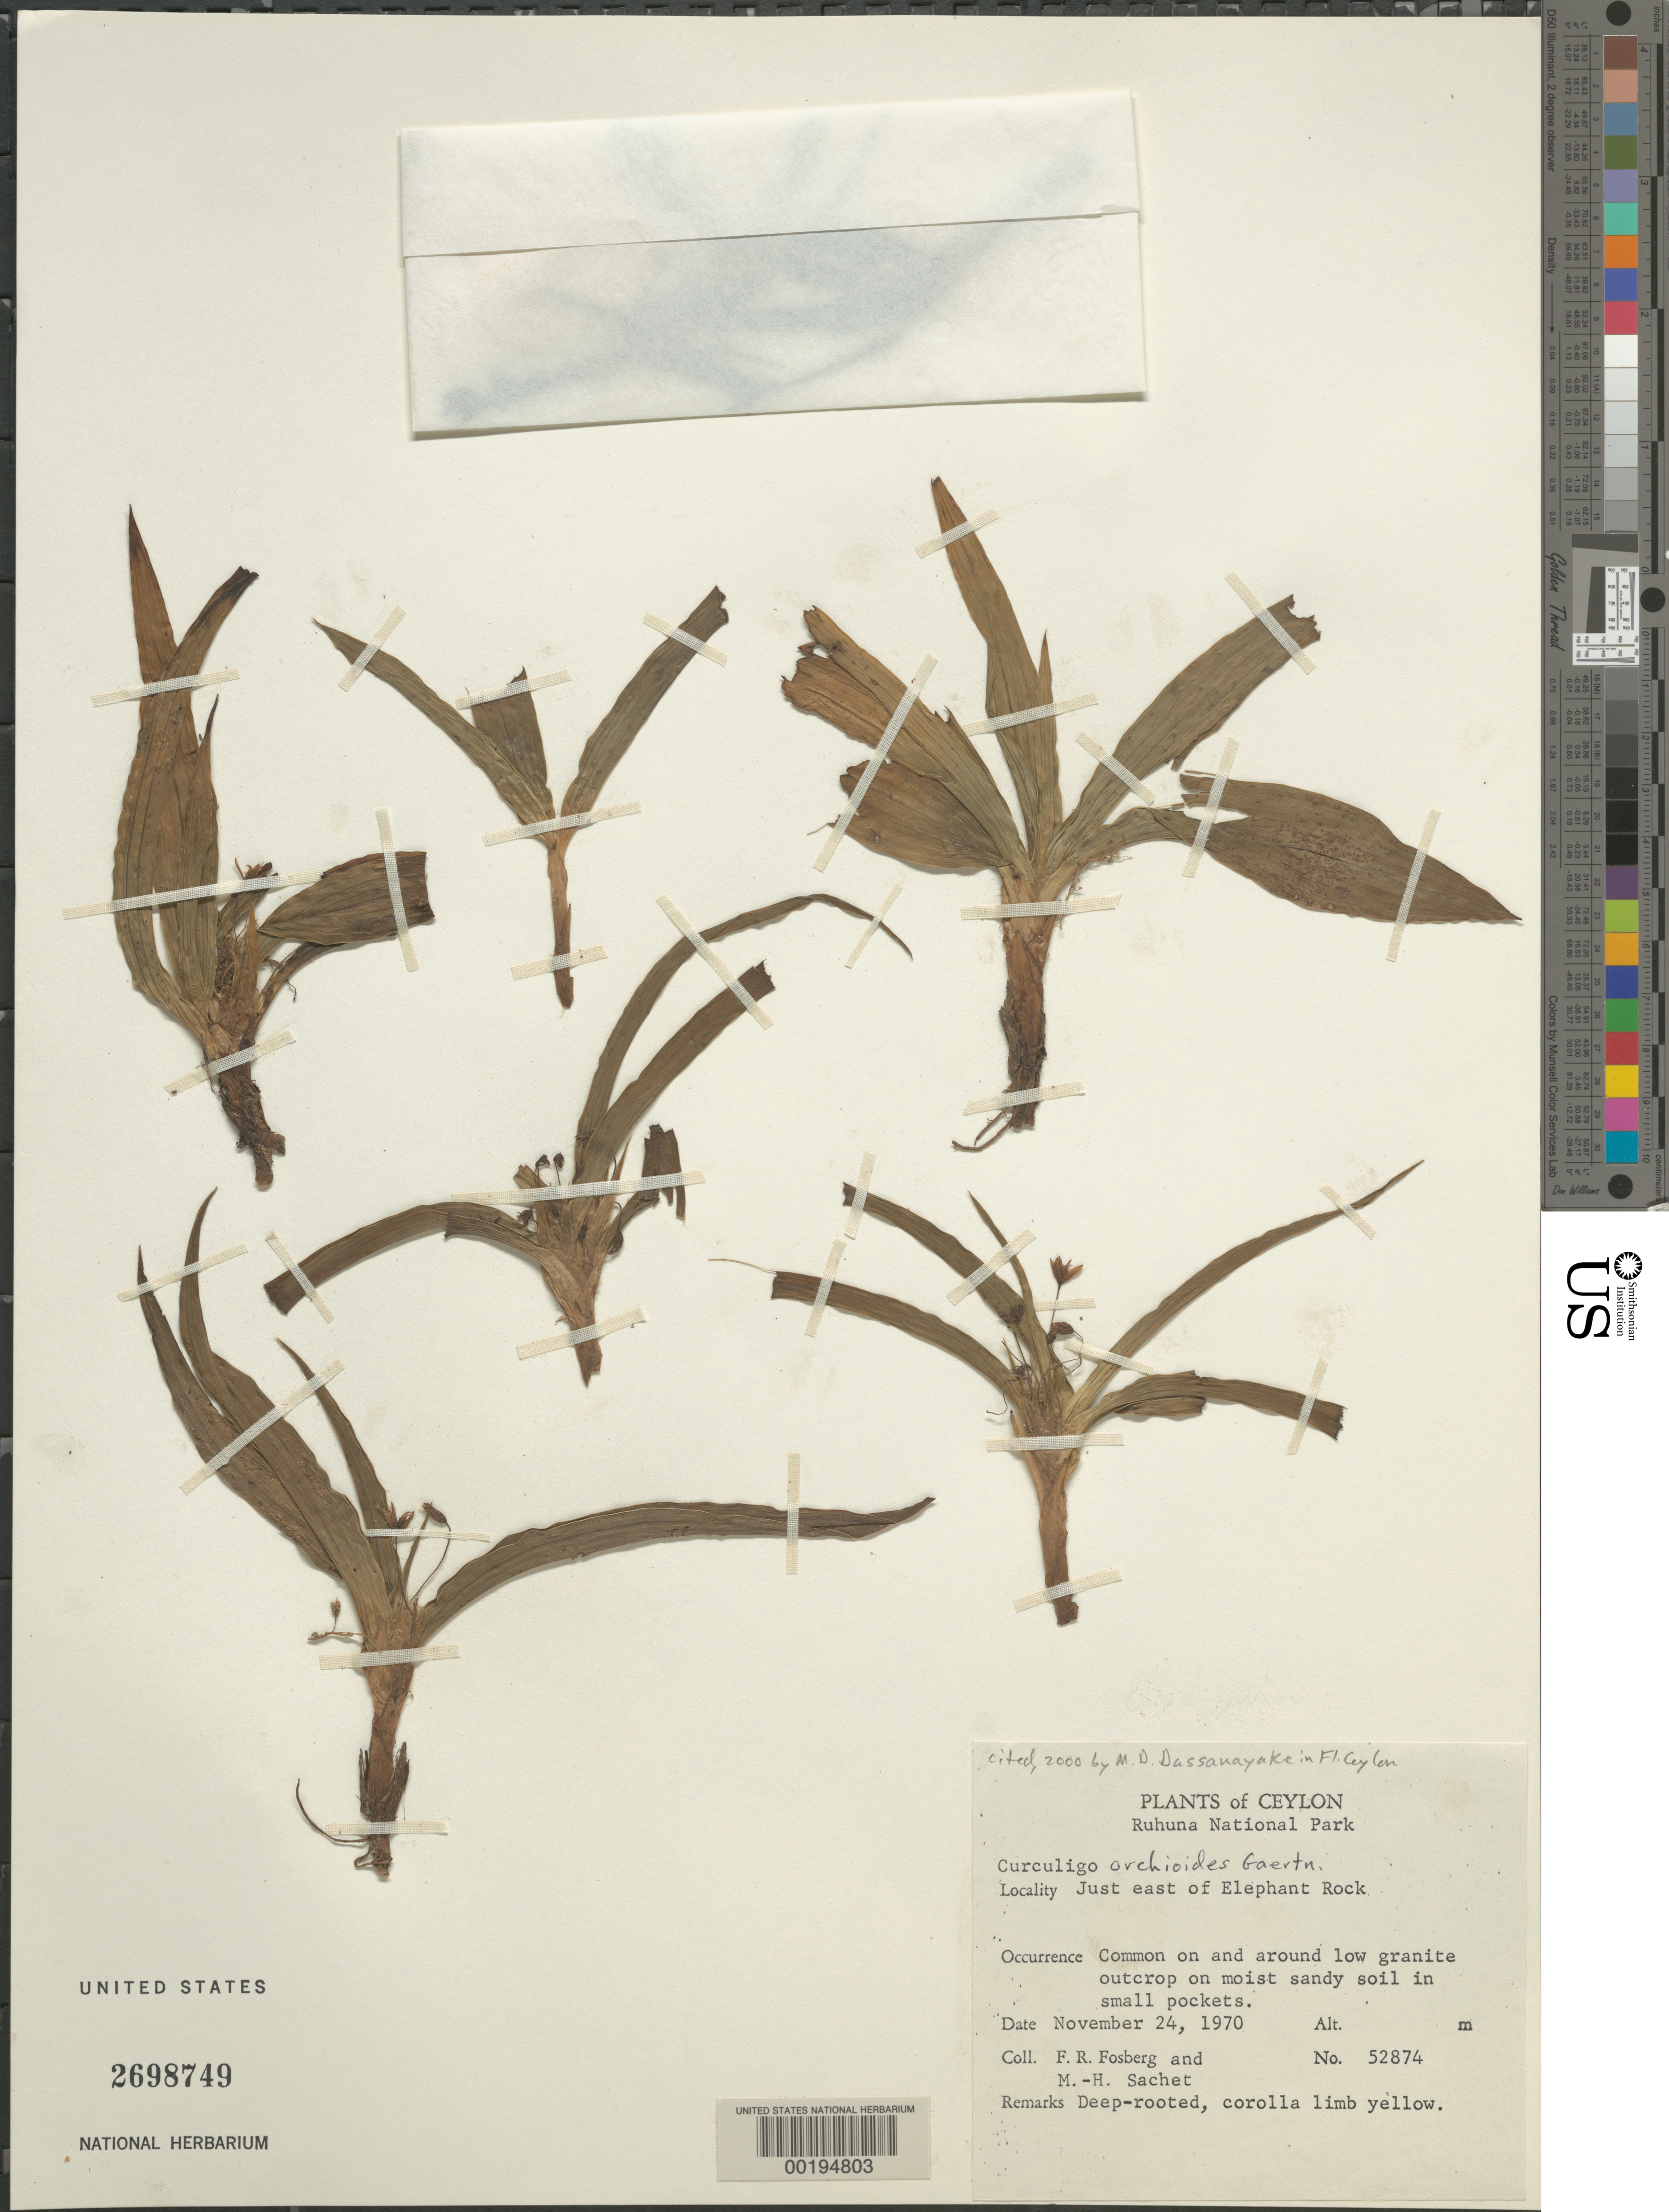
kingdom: Plantae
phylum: Tracheophyta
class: Liliopsida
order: Asparagales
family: Hypoxidaceae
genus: Curculigo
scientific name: Curculigo orchioides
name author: Gaertn.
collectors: F. R. Fosberg & M.-H. Sachet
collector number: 52874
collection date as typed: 24 Nov 1970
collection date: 1970-11-24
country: Sri Lanka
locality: Ruhuna national park; just e of elephant rock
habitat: Low granite outcrop on moist sandy soil in small pockets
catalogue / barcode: US 2698749